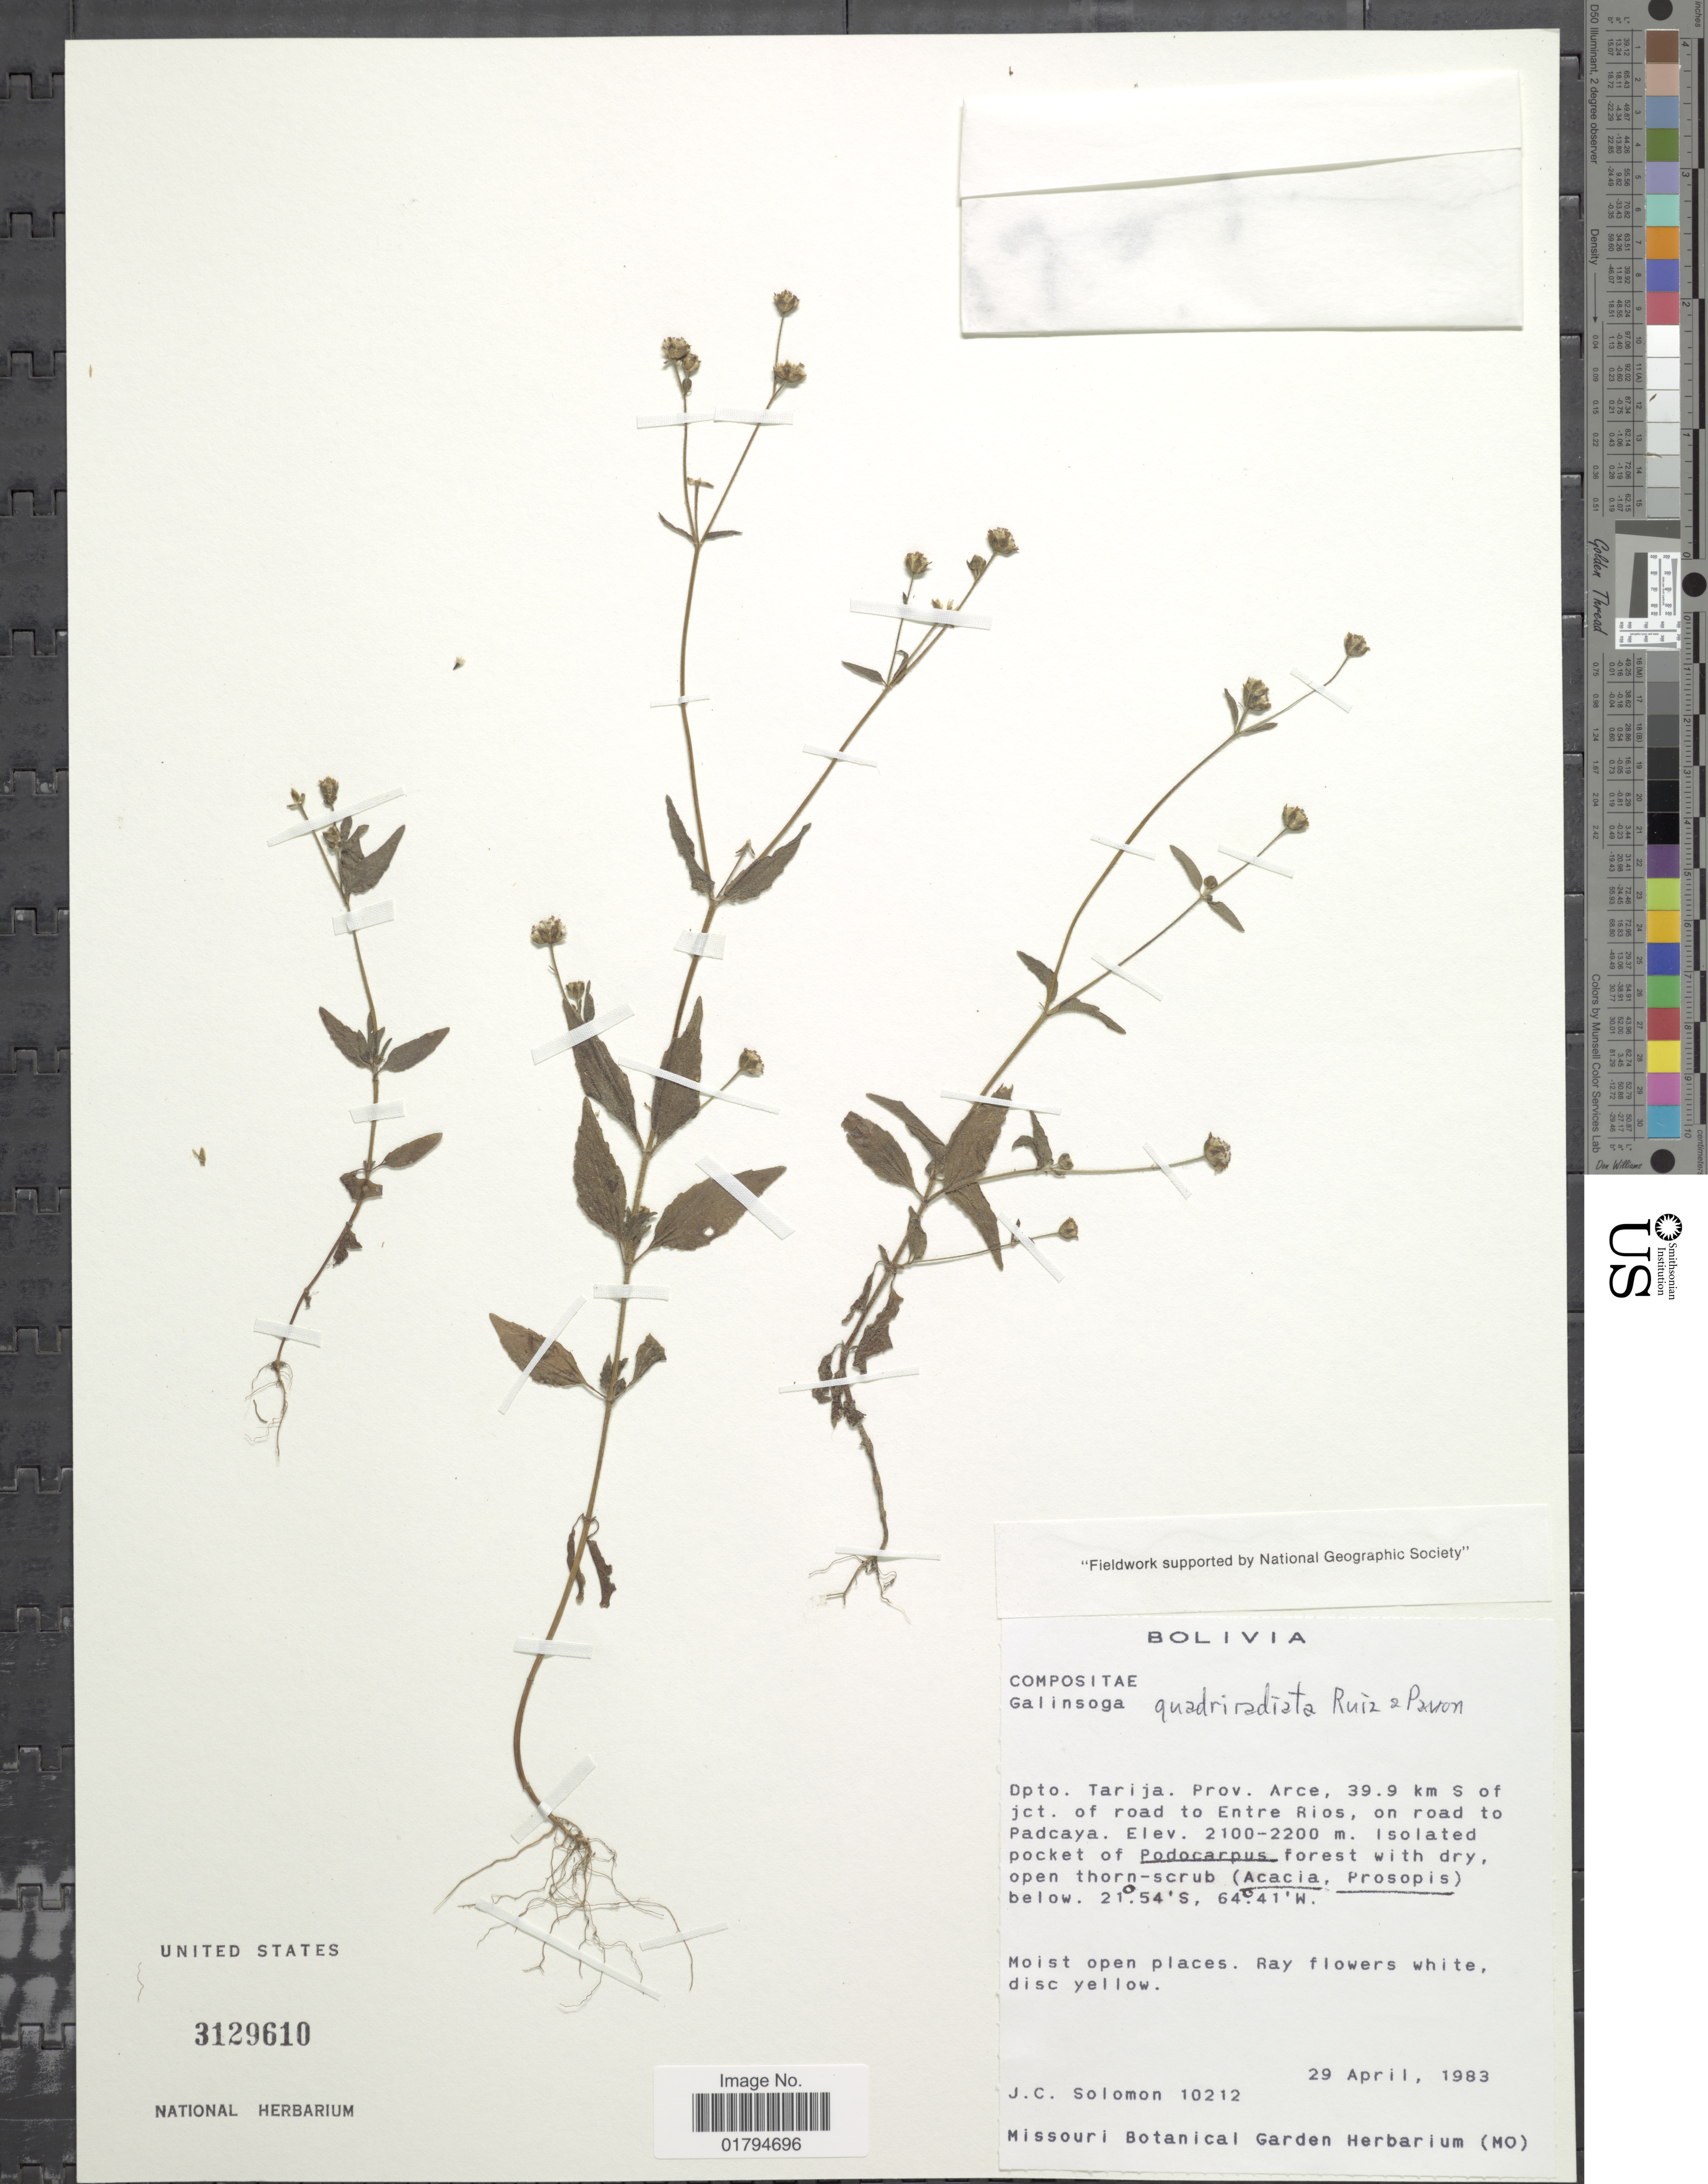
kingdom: Plantae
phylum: Tracheophyta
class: Magnoliopsida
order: Asterales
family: Asteraceae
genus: Galinsoga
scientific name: Galinsoga quadriradiata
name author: Ruiz & Pav.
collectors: J. C. Solomon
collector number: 10212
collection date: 1983-04-29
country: Bolivia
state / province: Tarija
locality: Prov. Acre, 39.9 km S of jct. of road to Entre Rios, on road to Padcaya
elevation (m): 2100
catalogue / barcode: US 3129610